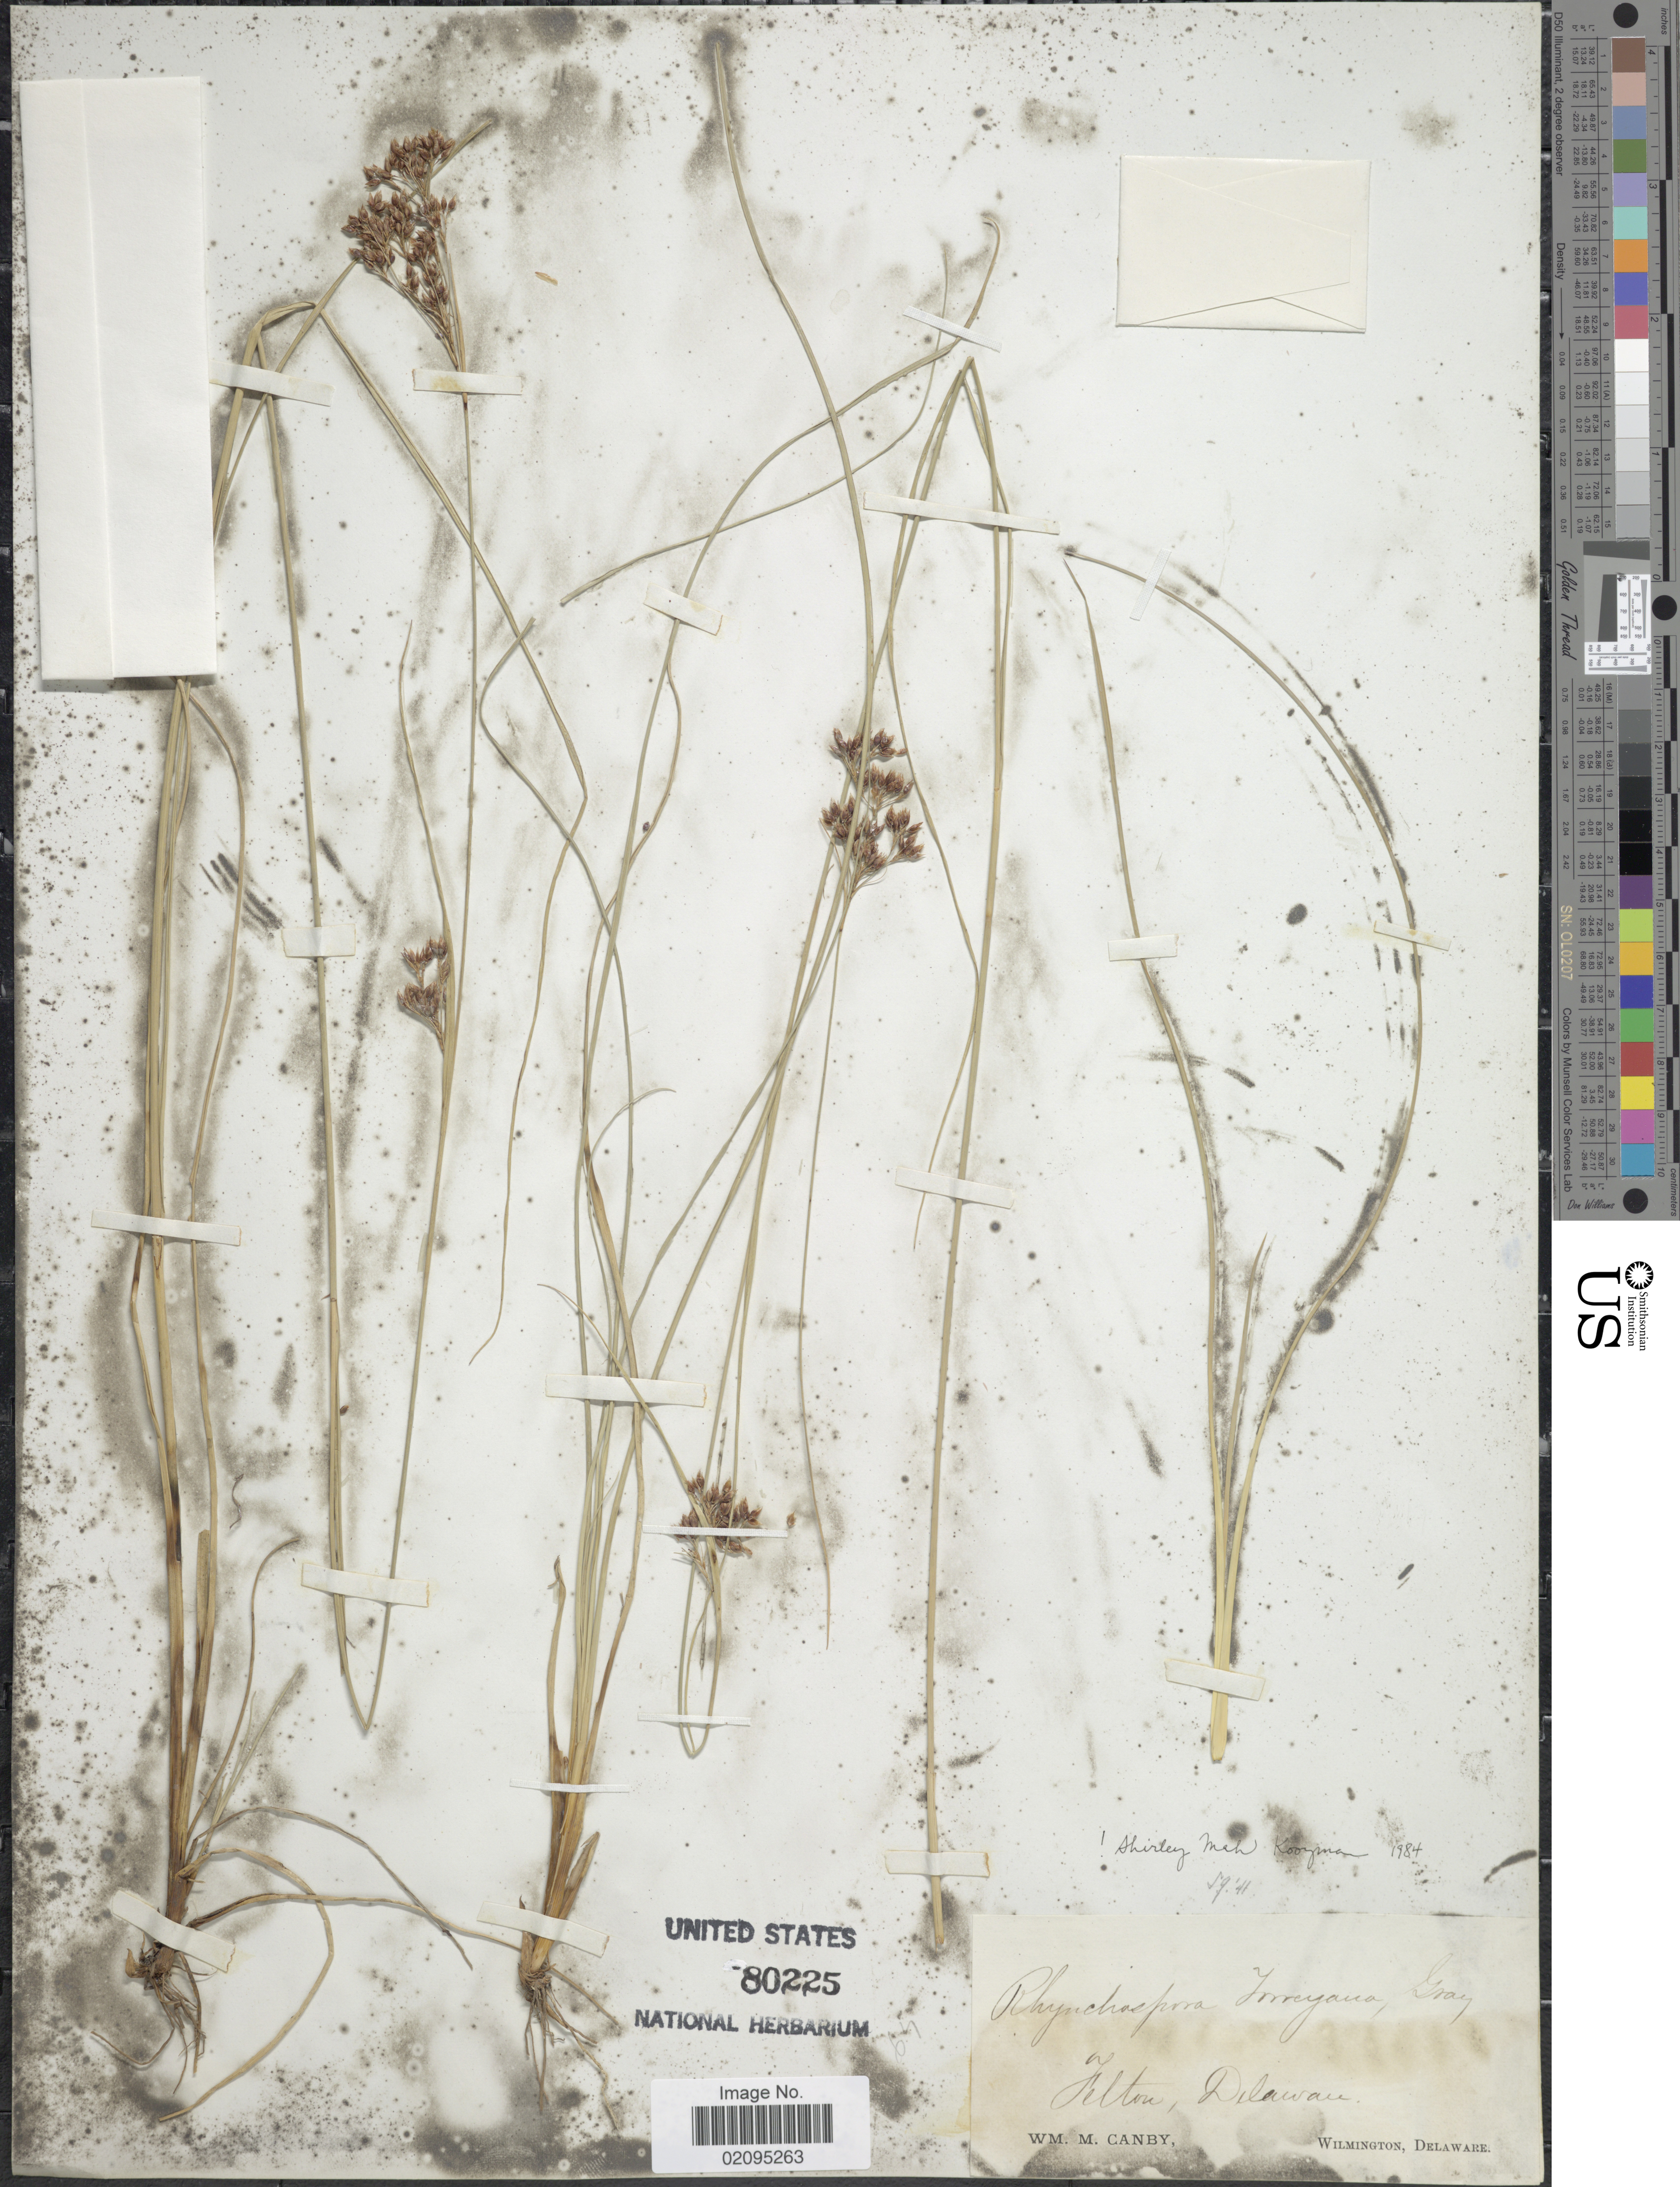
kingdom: Plantae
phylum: Tracheophyta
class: Liliopsida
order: Poales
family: Cyperaceae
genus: Rhynchospora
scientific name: Rhynchospora torreyana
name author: A. Gray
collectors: W. M. Canby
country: United States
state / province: Delaware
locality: Felton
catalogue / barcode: US 80225